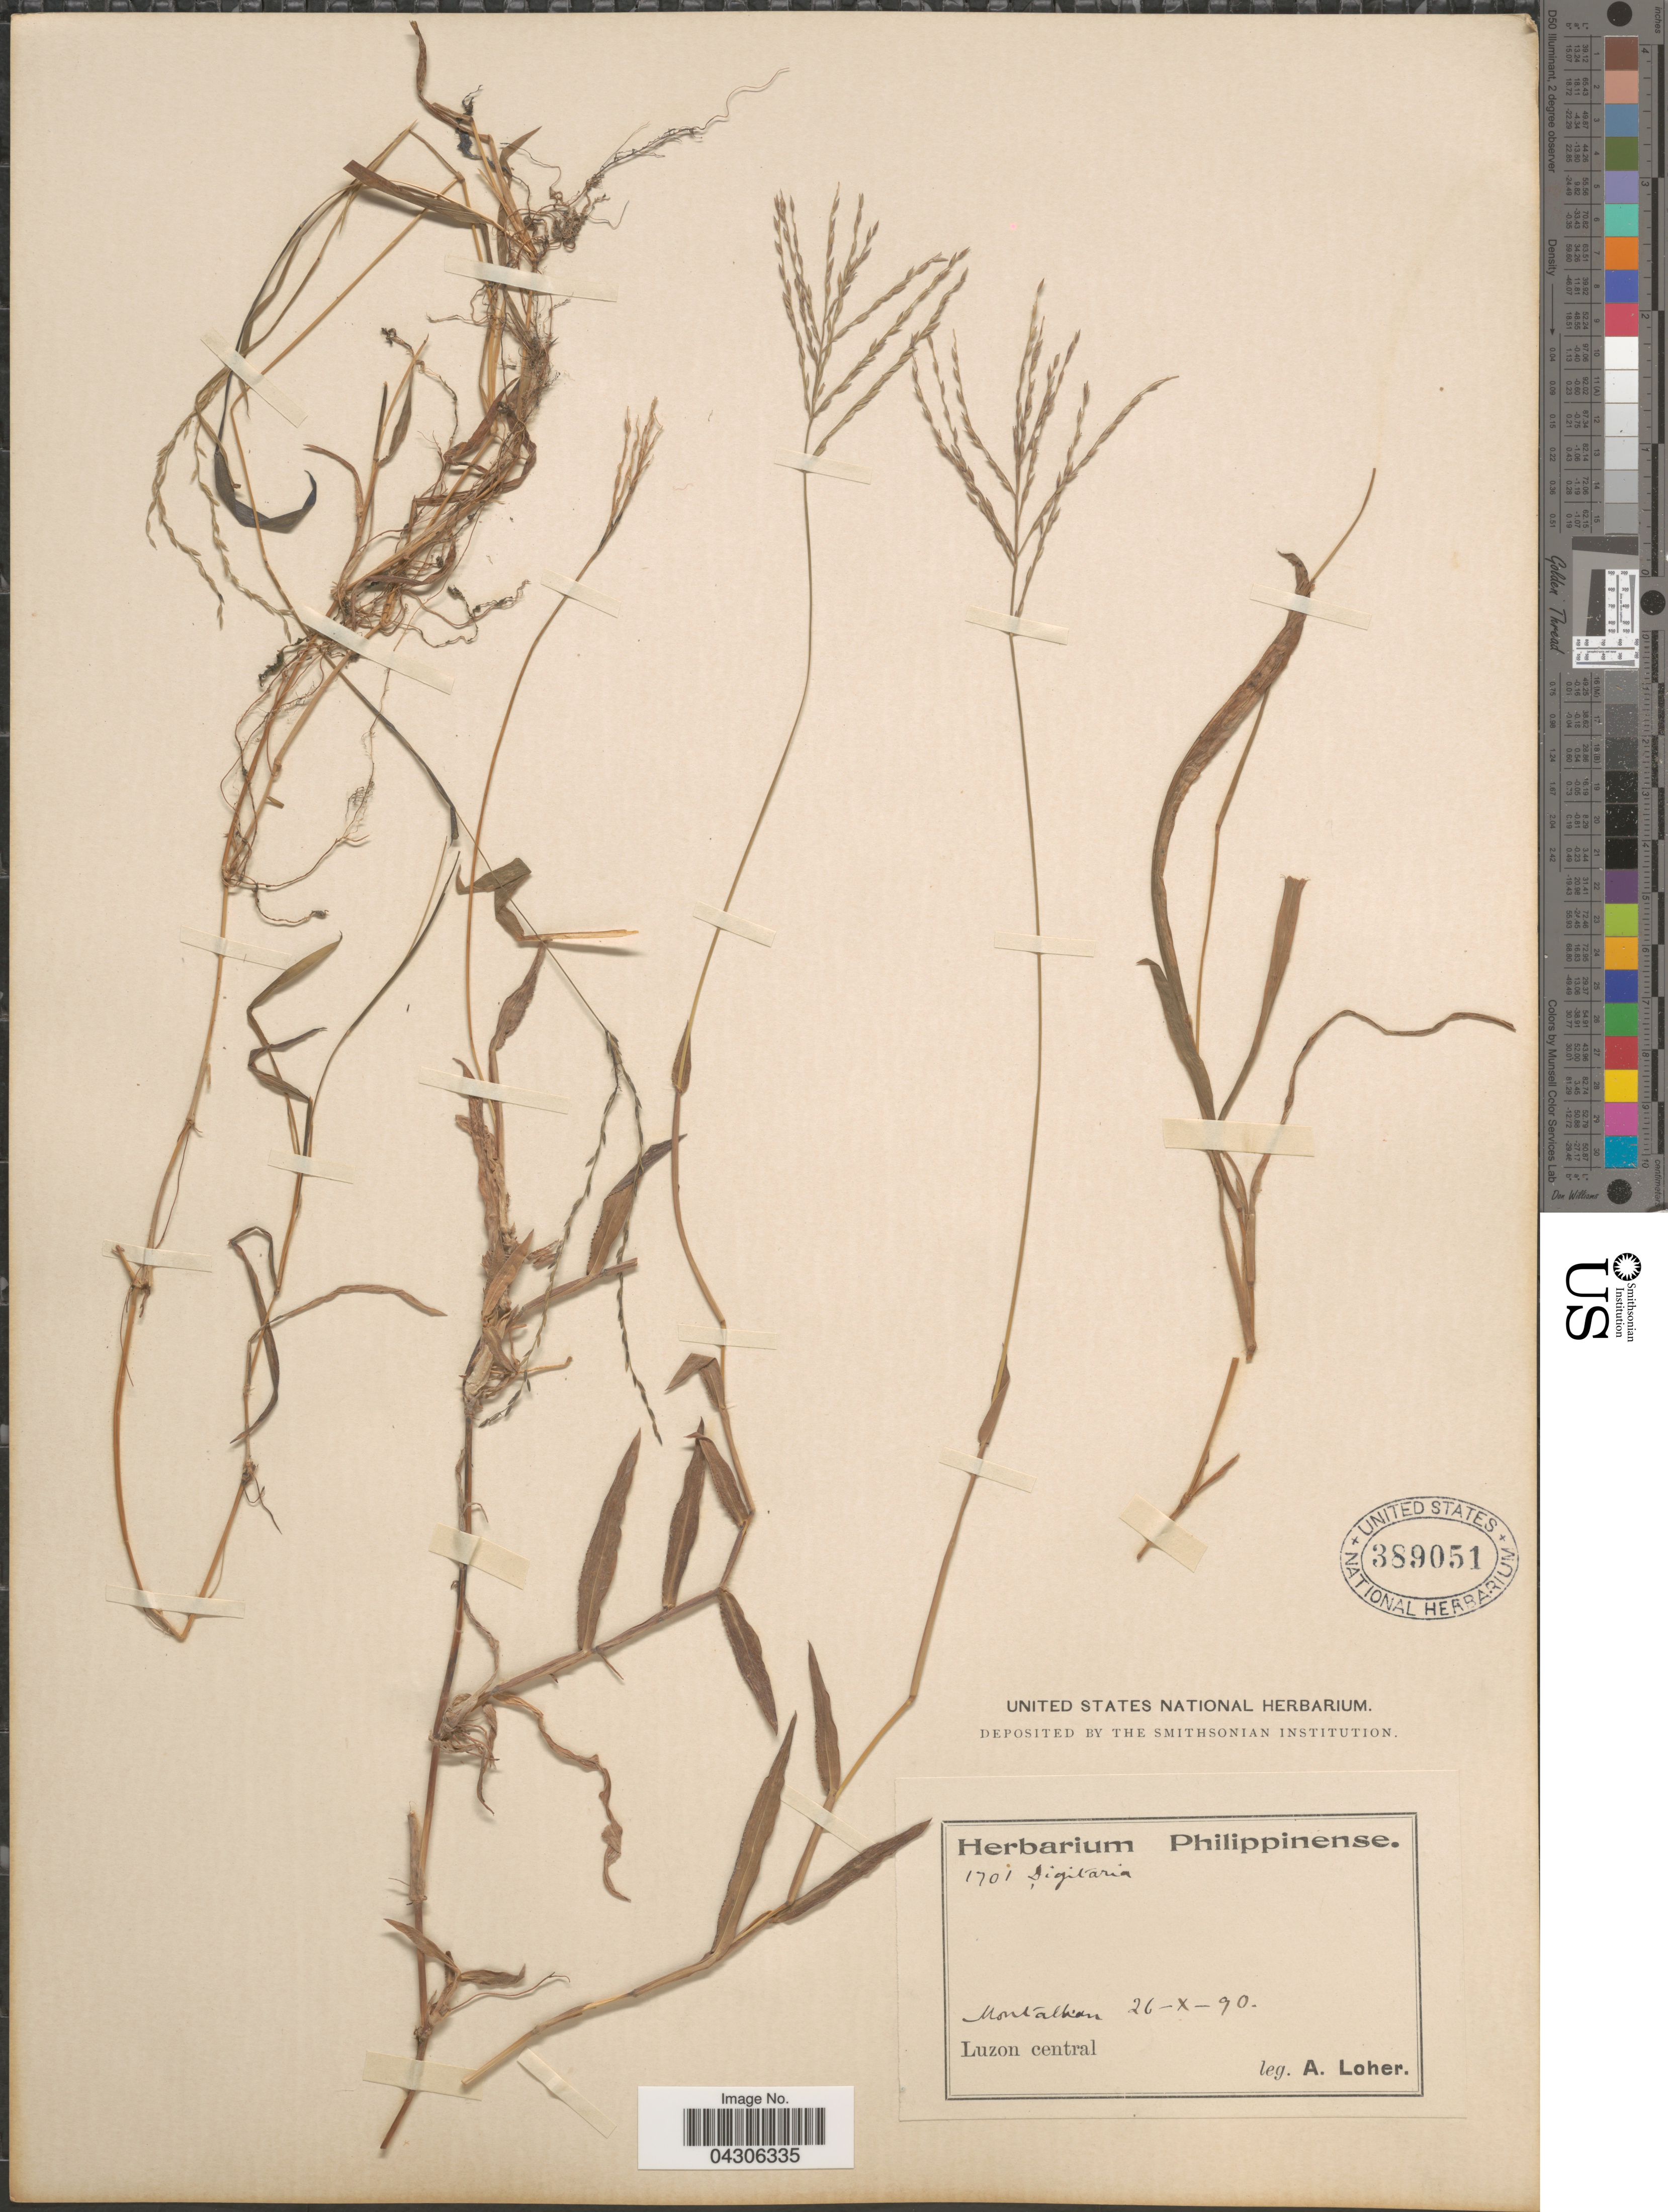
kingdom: Plantae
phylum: Tracheophyta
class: Liliopsida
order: Poales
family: Poaceae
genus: Digitaria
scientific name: Digitaria sp.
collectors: A. Loher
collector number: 1701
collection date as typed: Transcribed d/m/y: 26/10/90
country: Philippines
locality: Montathan. Luzon central.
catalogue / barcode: US 389051